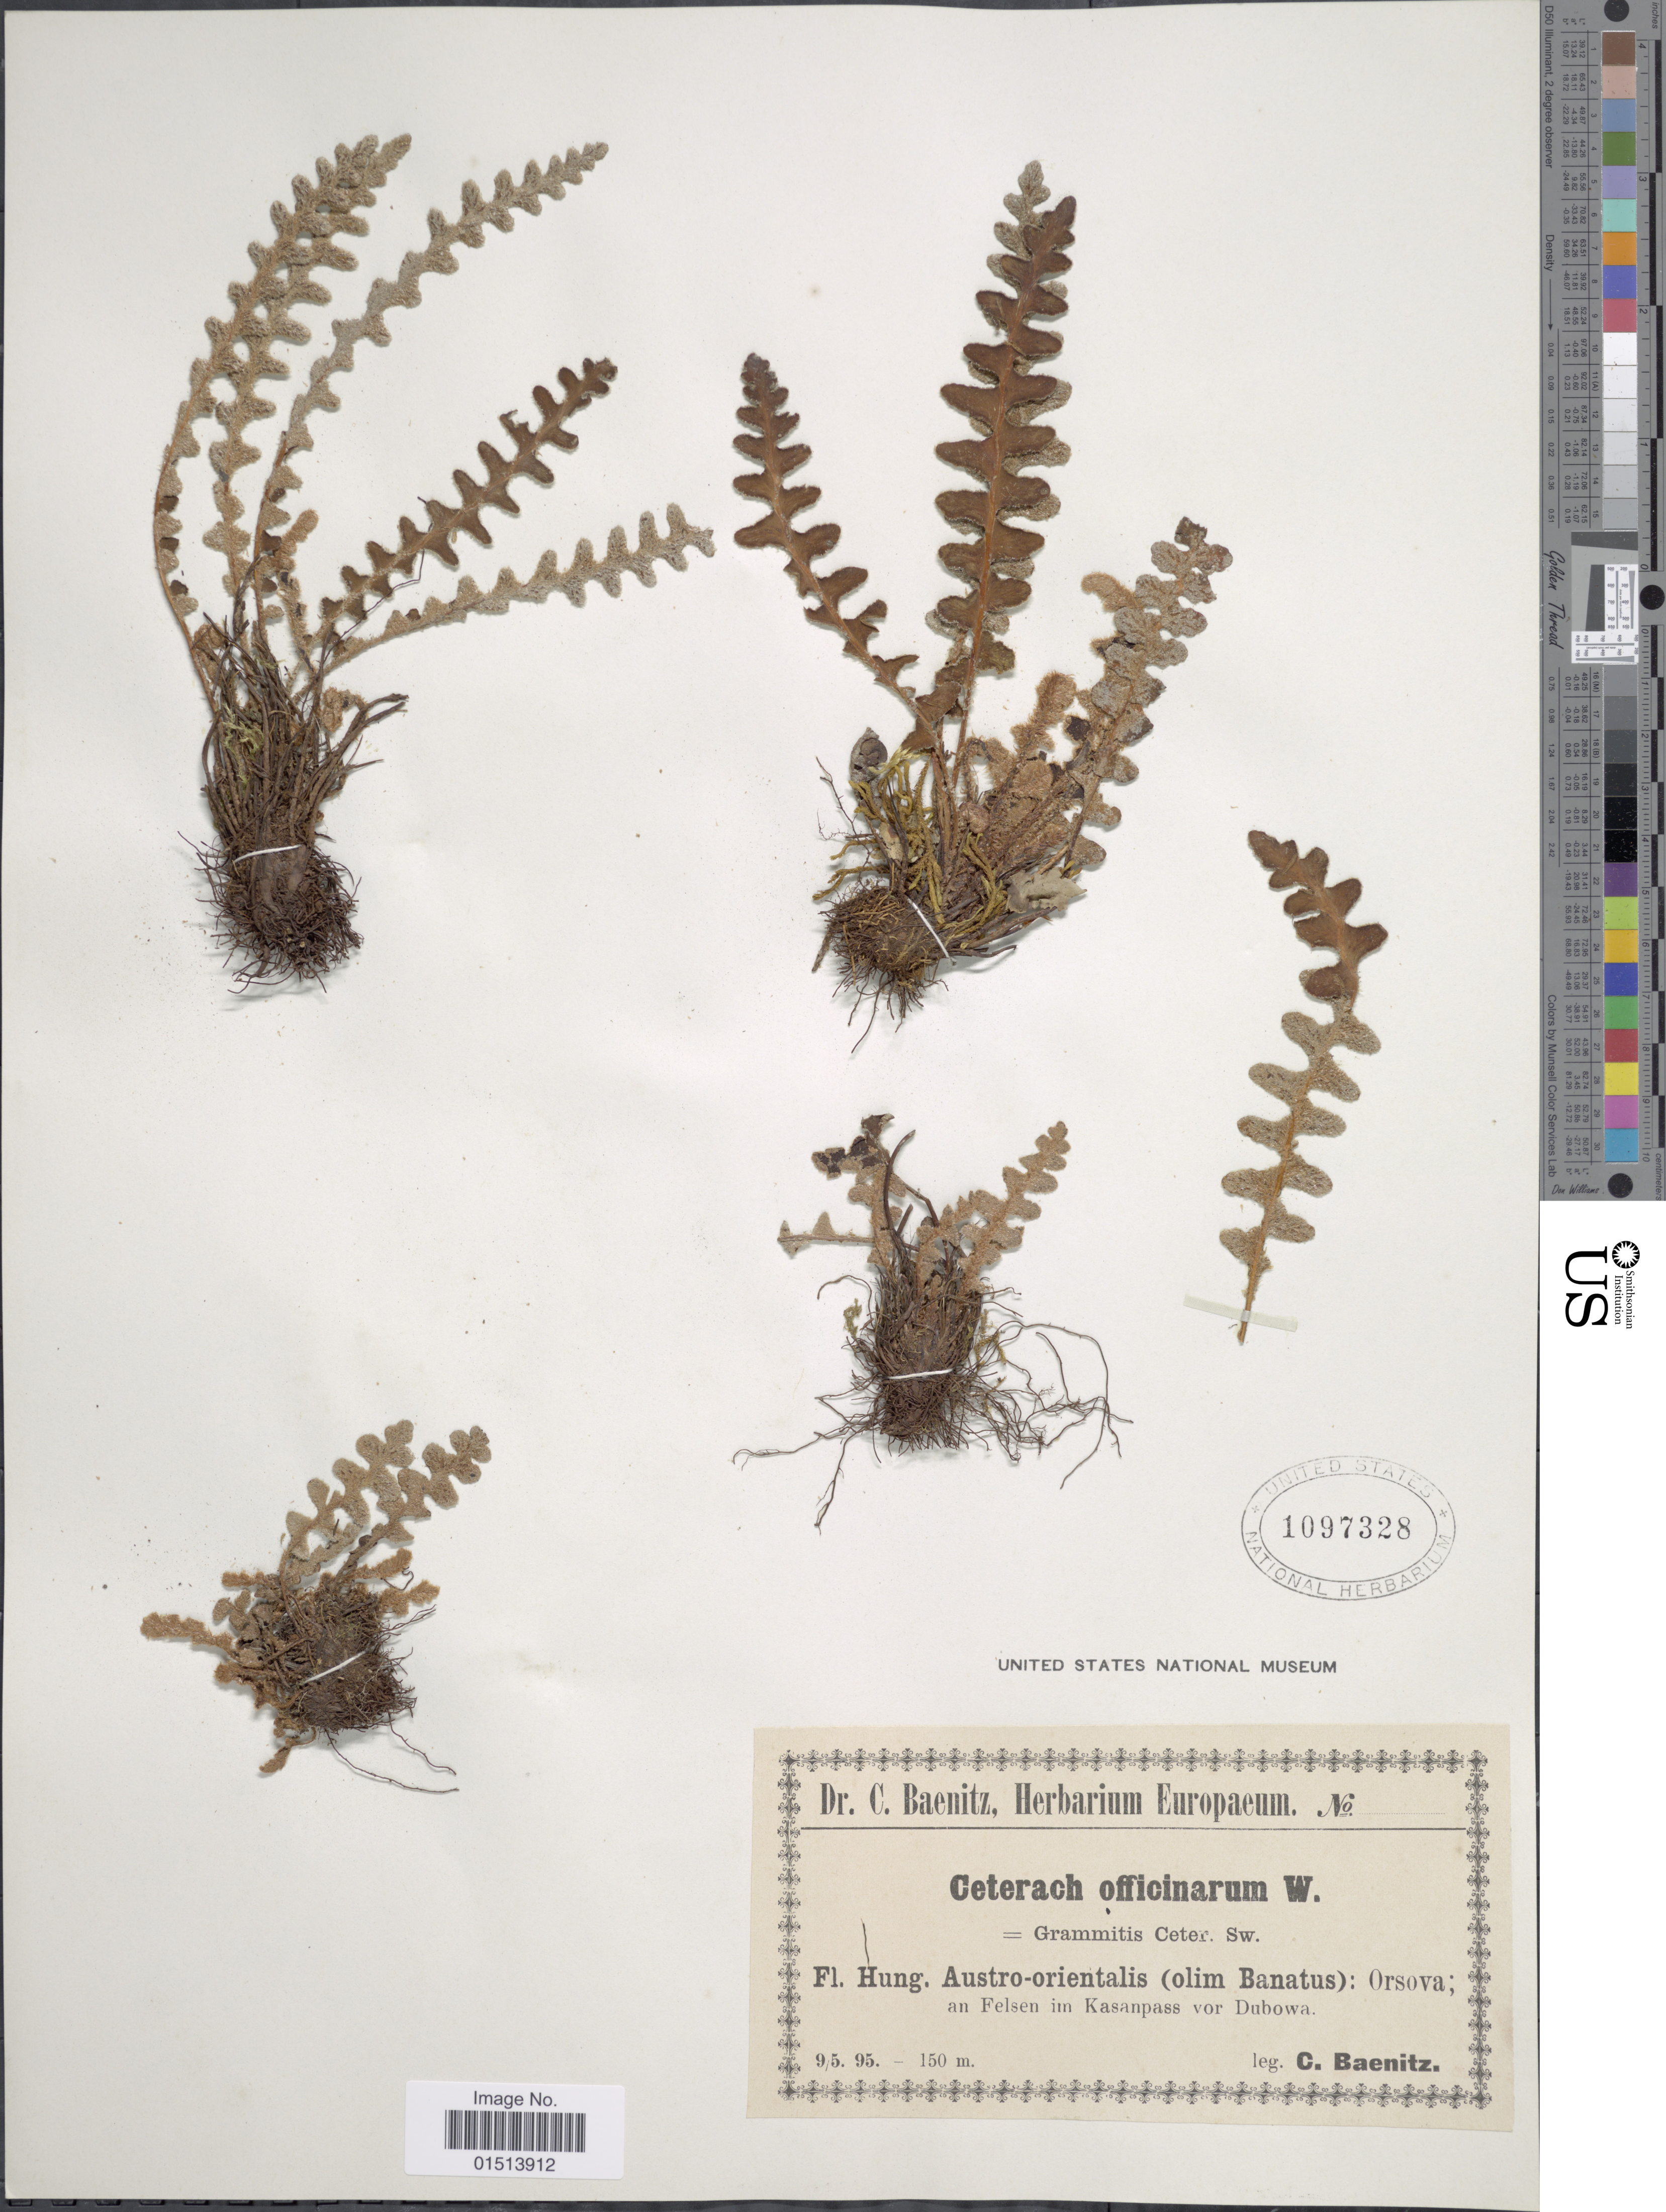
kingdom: Plantae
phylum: Tracheophyta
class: Polypodiopsida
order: Polypodiales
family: Aspleniaceae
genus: Asplenium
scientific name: Asplenium officinarum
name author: DC.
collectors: C. G. Baenitz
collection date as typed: Transcribed d/m/y: 9/5/95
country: Hungary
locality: Hung. Austro-orientalis (olim Banatus): Orsova; an Felsen in Kasanpass vor Dubowa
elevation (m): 150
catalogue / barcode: US 1097328